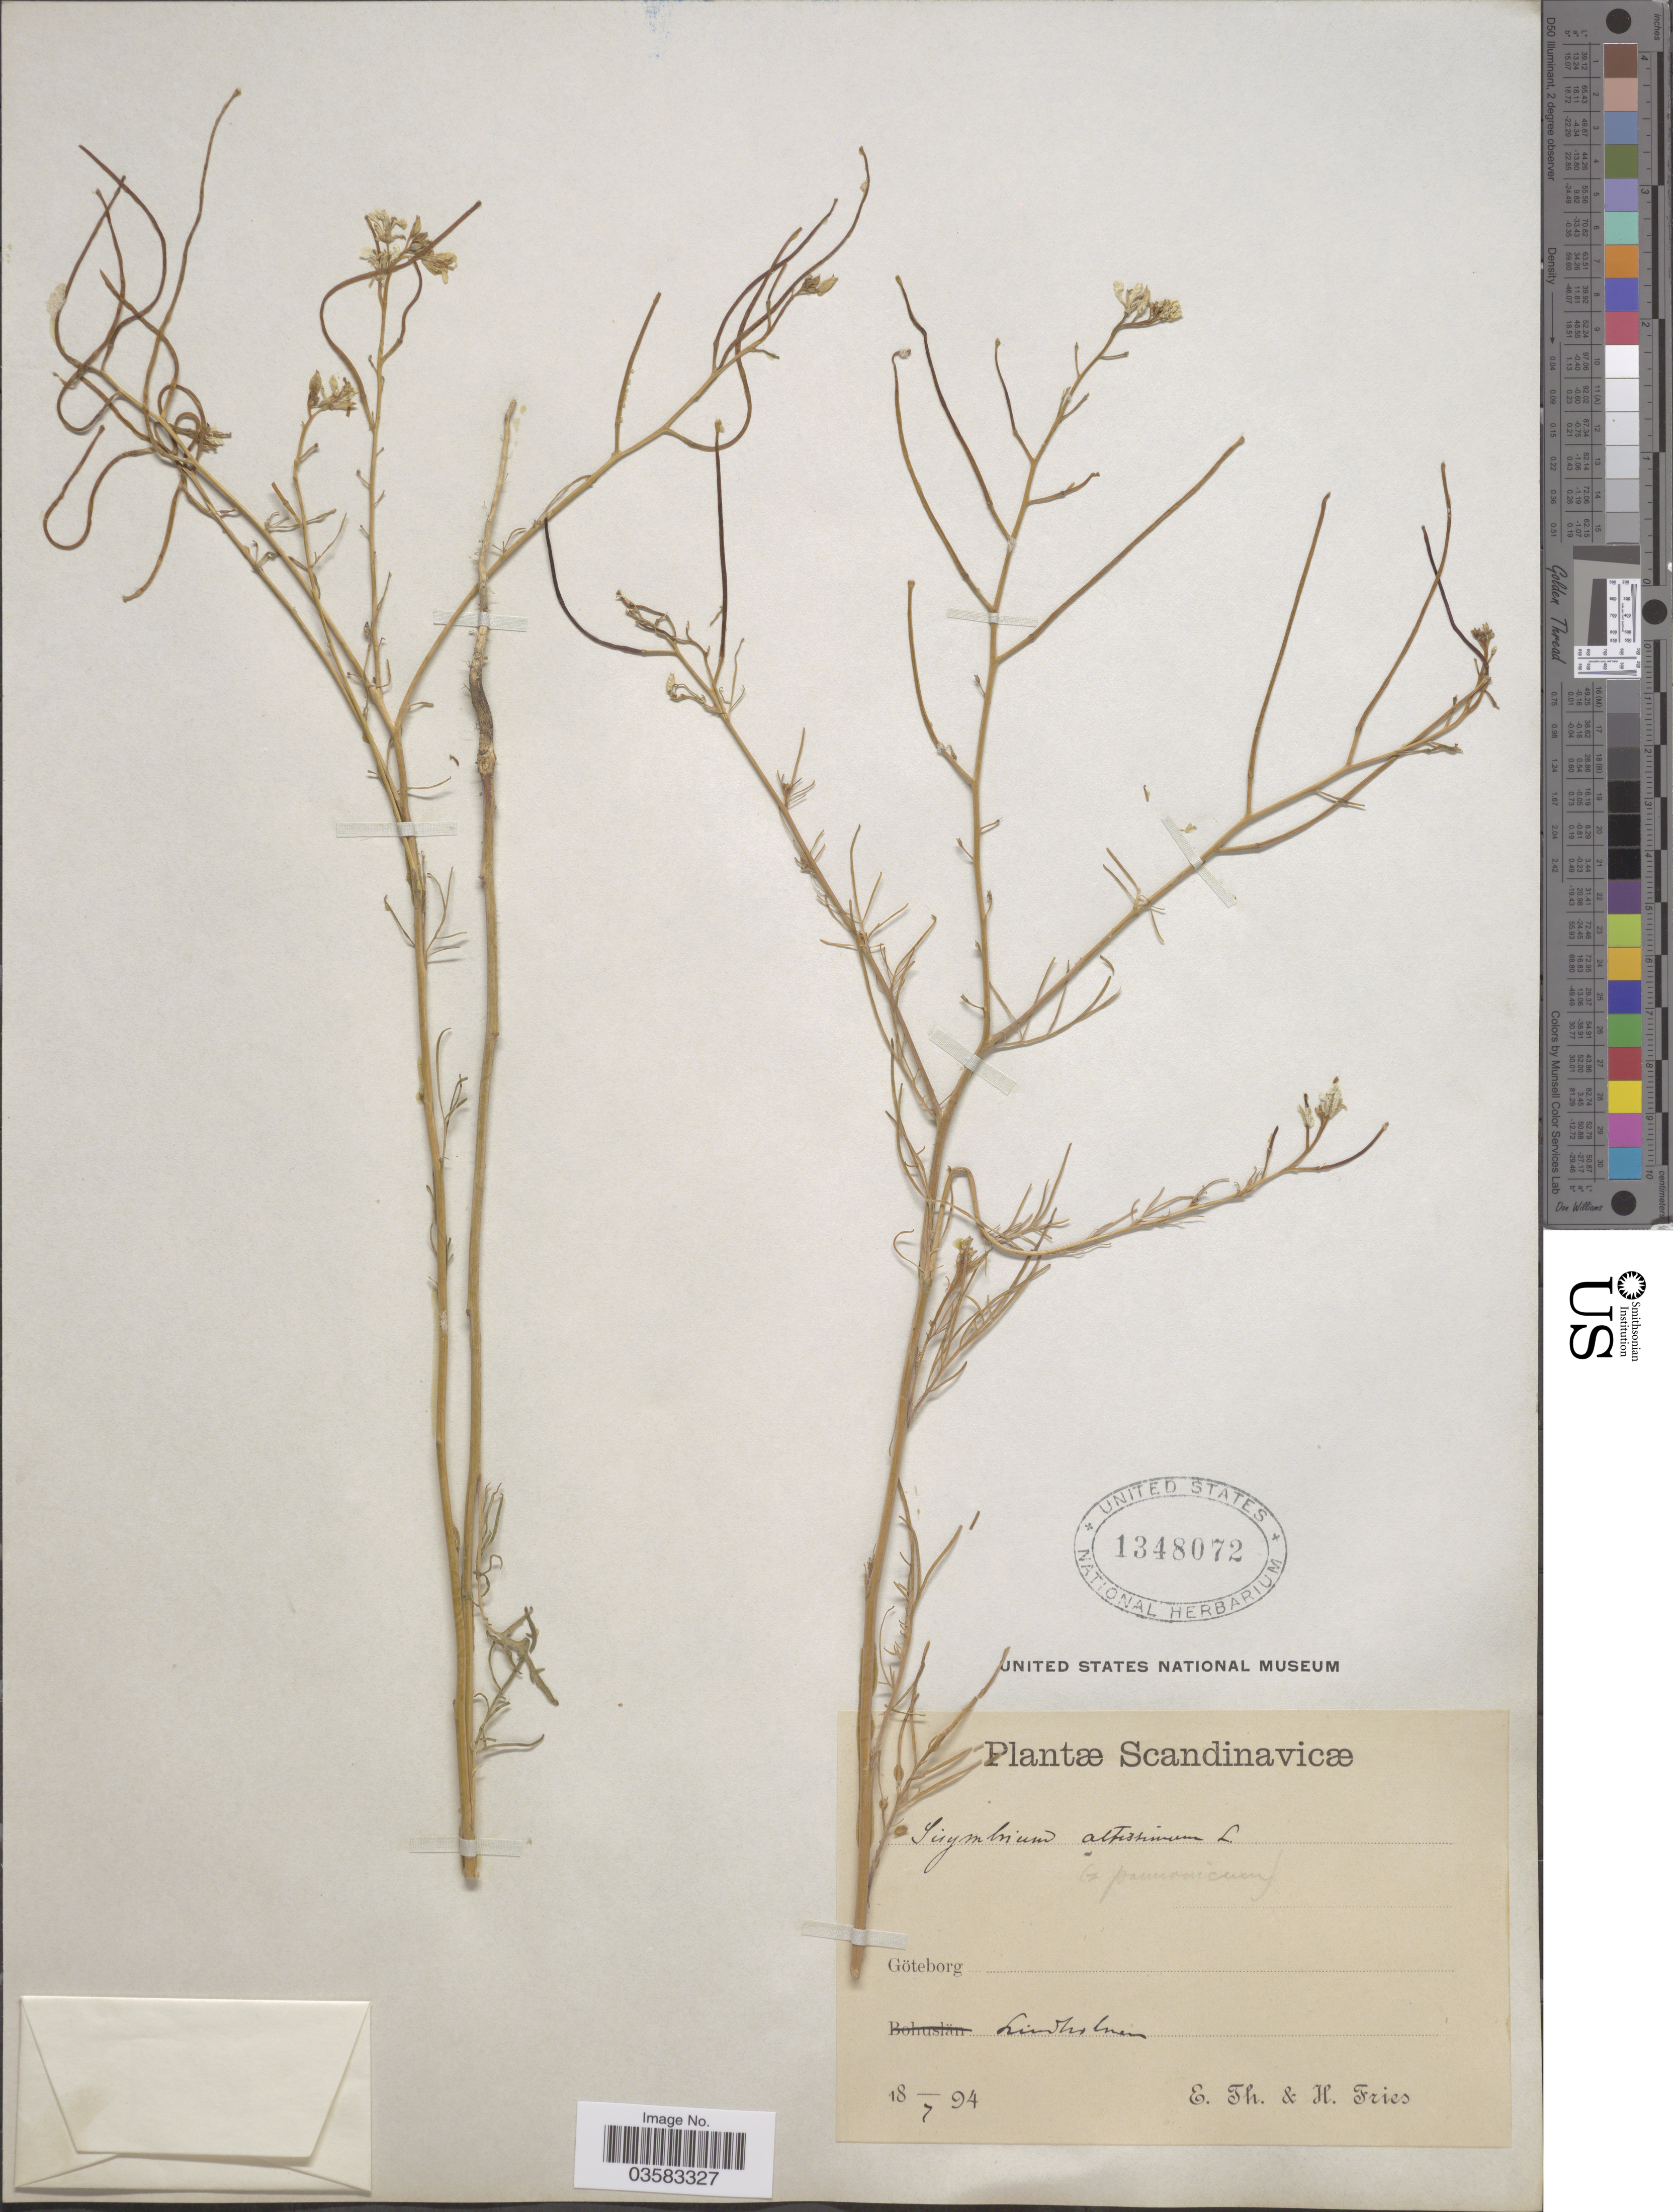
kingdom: Plantae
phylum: Tracheophyta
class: Magnoliopsida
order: Brassicales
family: Brassicaceae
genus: Sisymbrium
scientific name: Sisymbrium altissimum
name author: L.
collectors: E. Fries & H. Fries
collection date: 1894-07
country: Sweden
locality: Scandinavicœ. Göteborg, Lindholmen.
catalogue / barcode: US 1348072